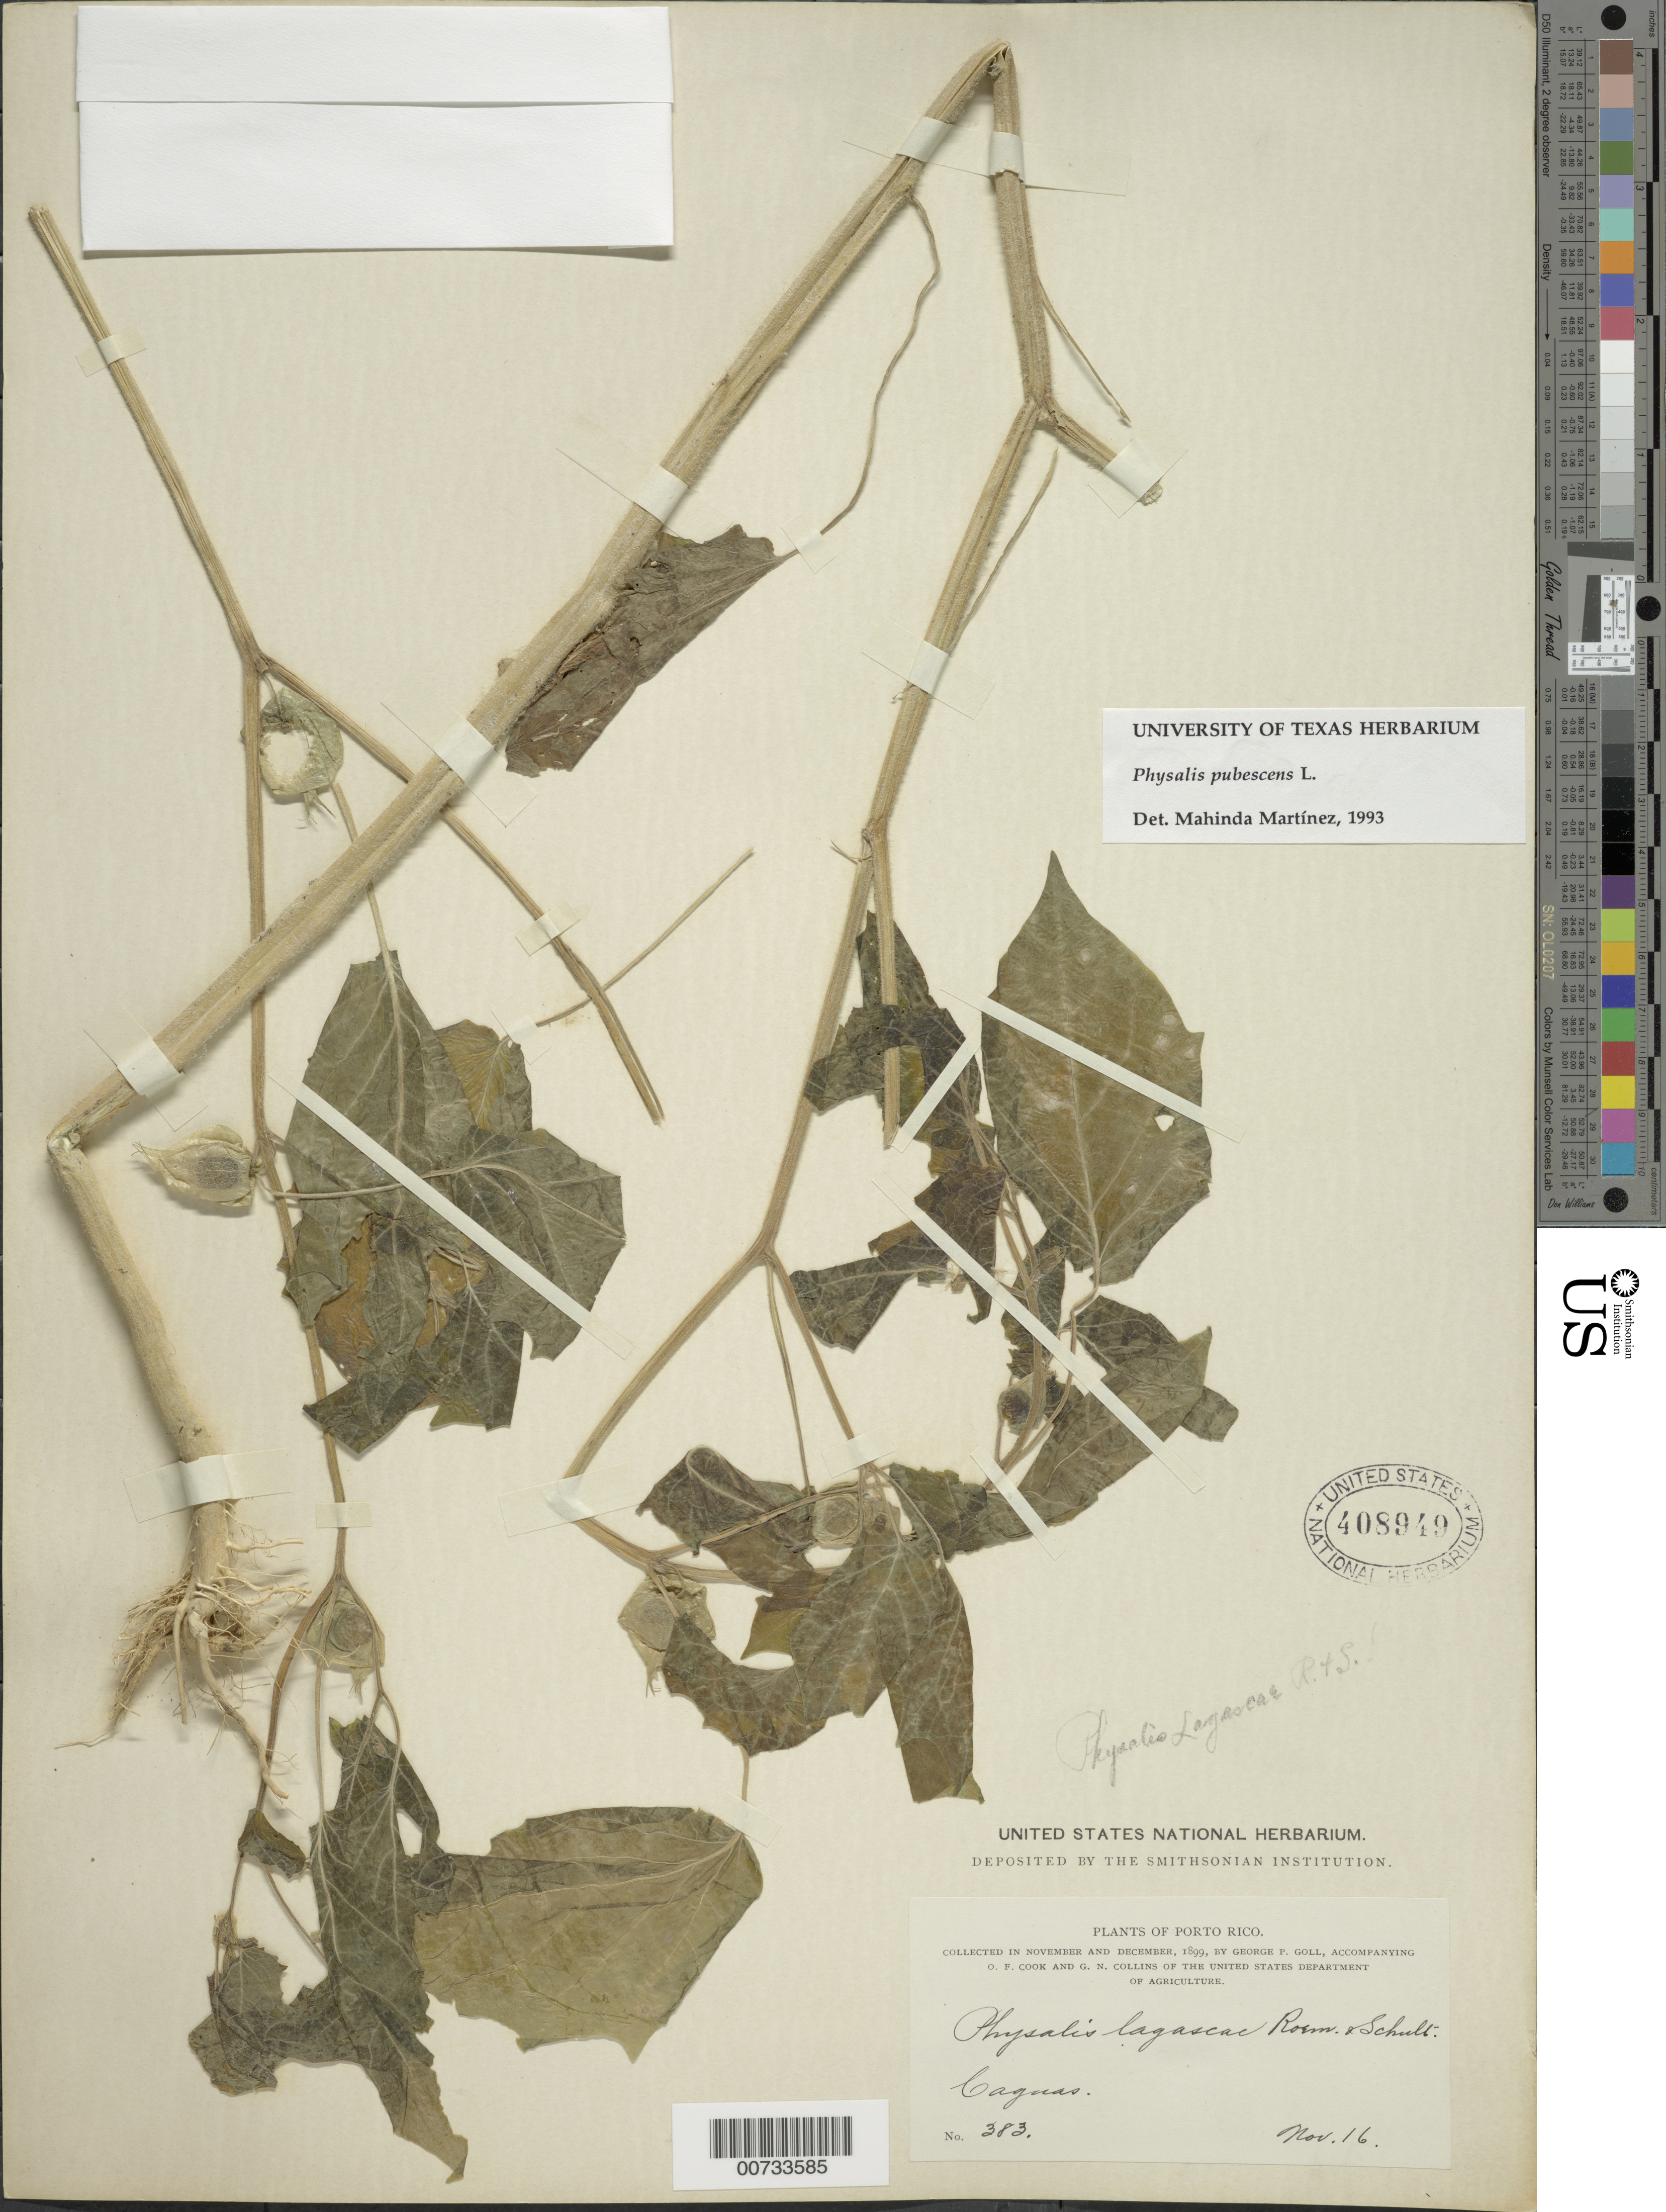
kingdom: Plantae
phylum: Tracheophyta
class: Magnoliopsida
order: Solanales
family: Solanaceae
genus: Physalis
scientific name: Physalis pubescens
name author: L.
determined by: Martinez, M.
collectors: G. Goll, O. F. Cook & G. N. Collins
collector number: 383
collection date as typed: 16 Nov 1899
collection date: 1899-11-16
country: Puerto Rico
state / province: Caguas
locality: Caguas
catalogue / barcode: US 408949